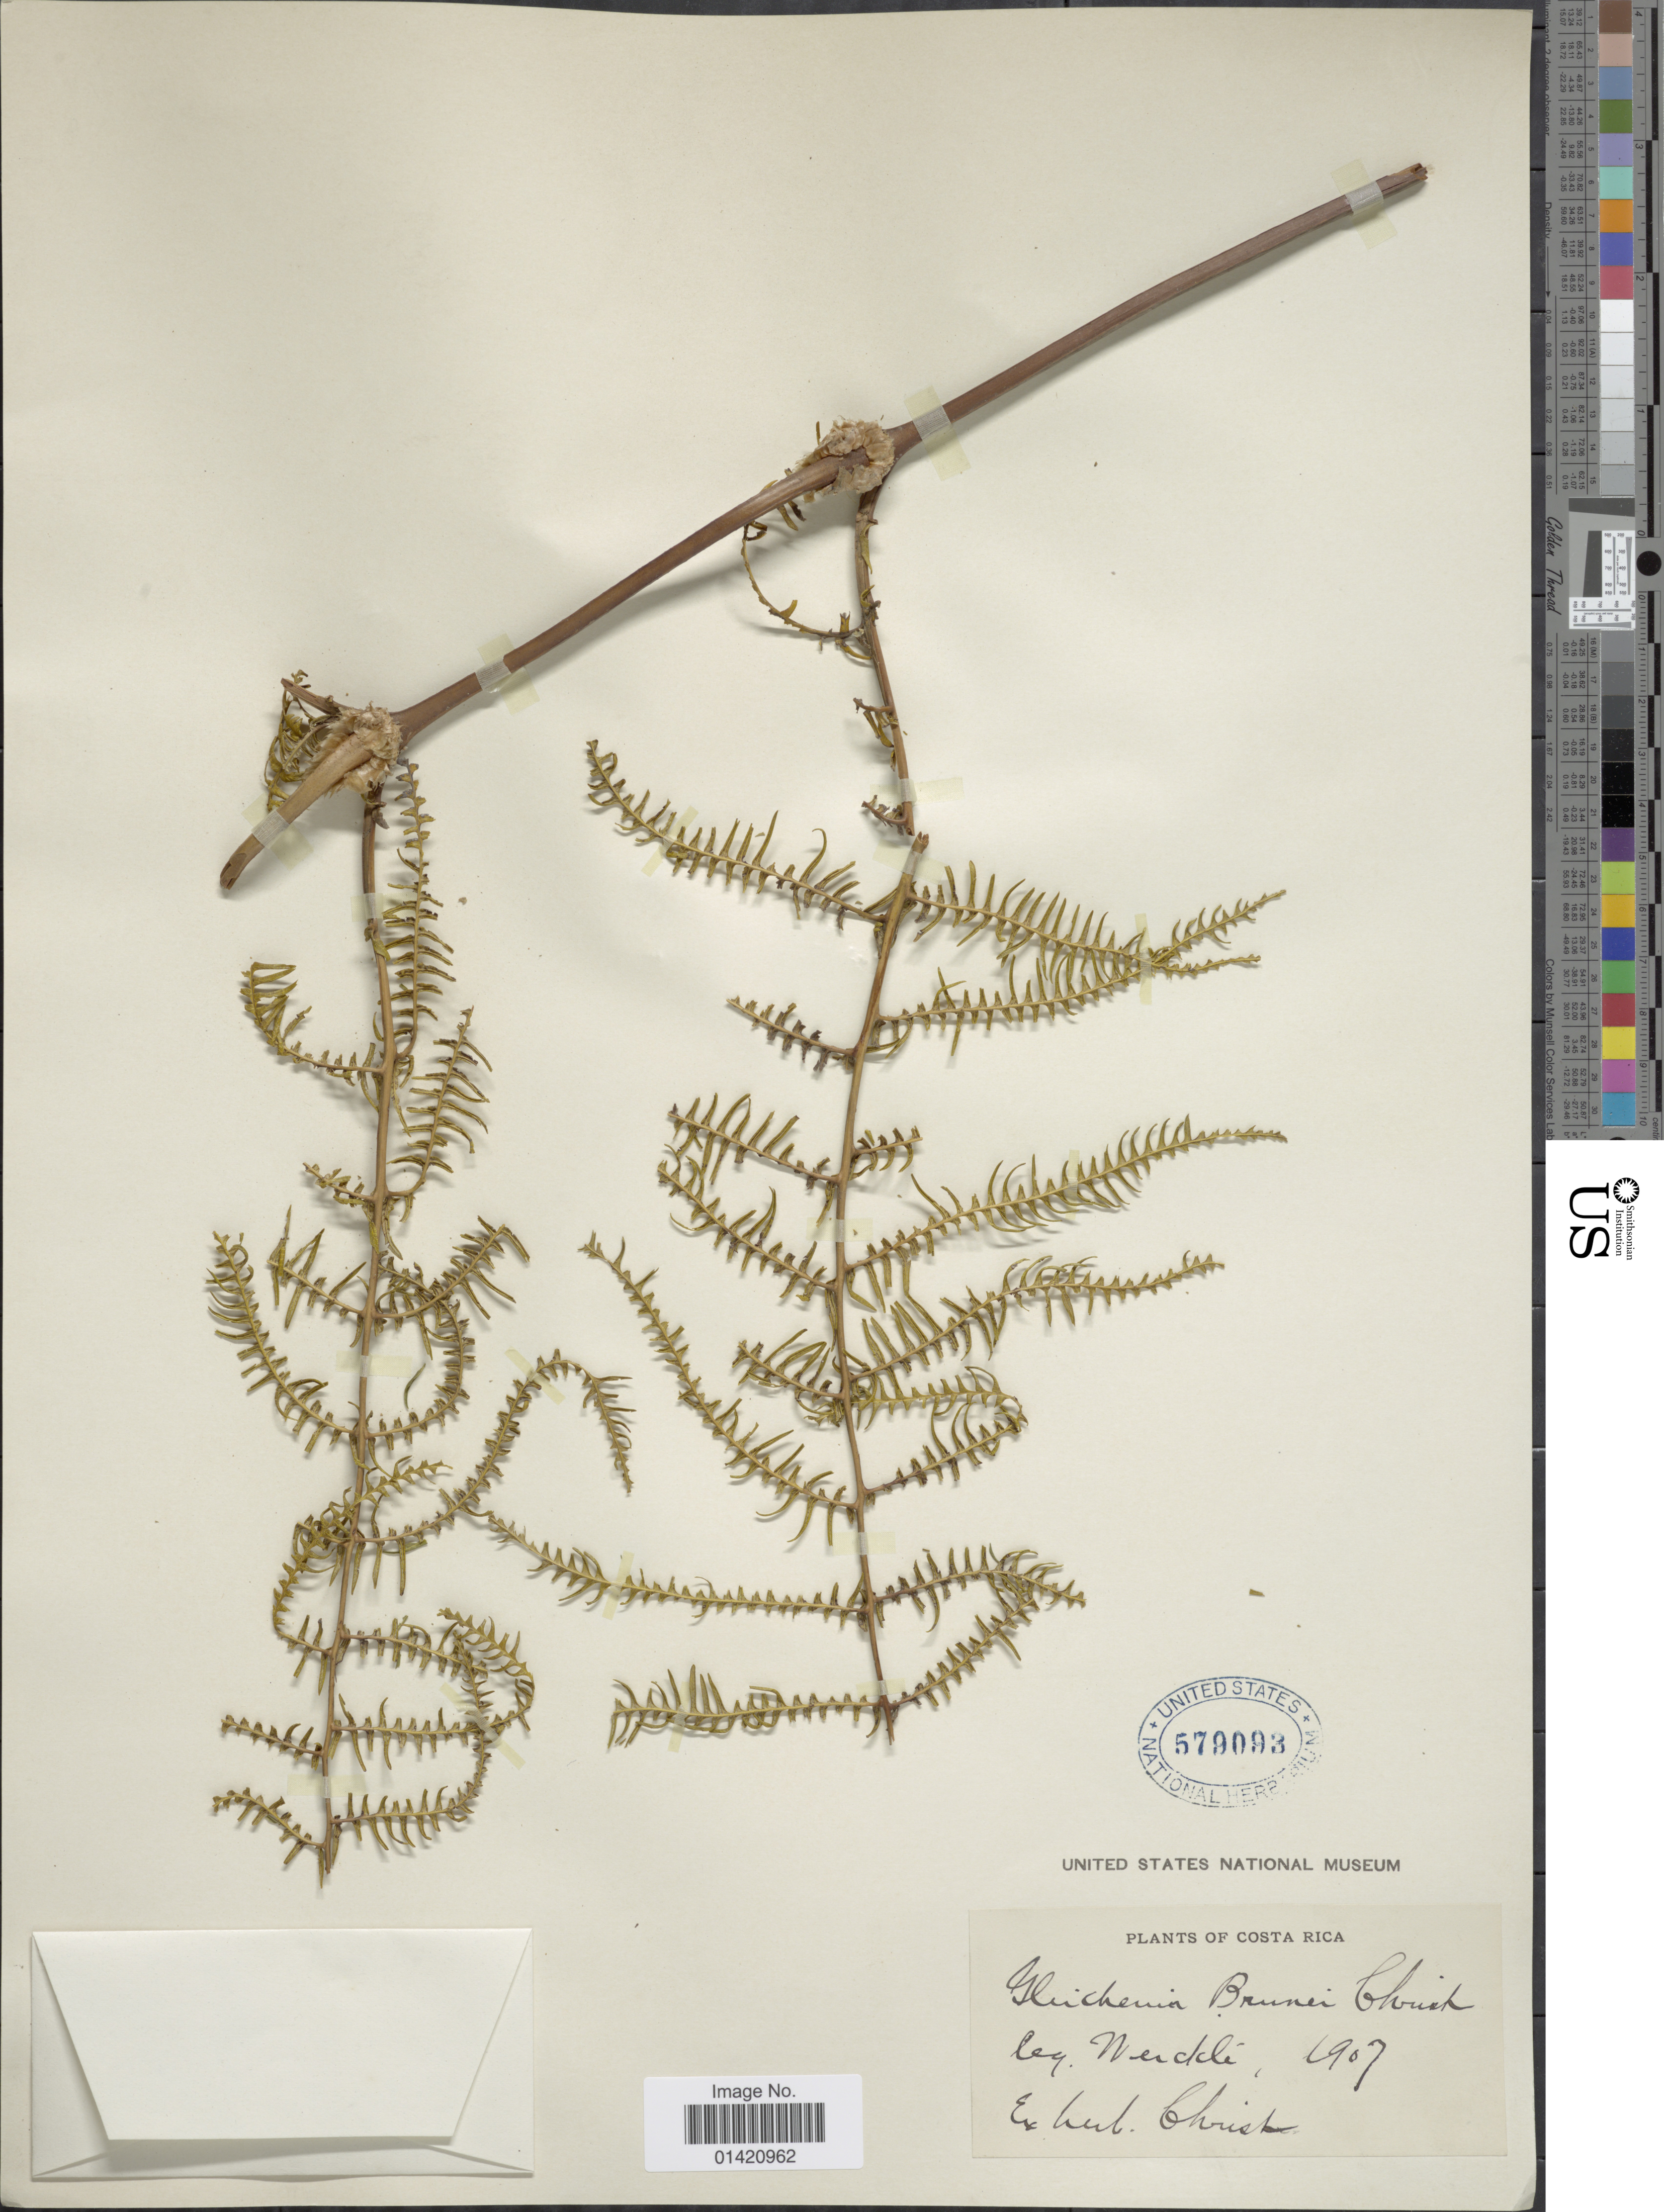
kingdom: Plantae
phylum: Tracheophyta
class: Polypodiopsida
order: Gleicheniales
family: Gleicheniaceae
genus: Diplopterygium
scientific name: Diplopterygium bancroftii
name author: (Hook.) A.R. Sm.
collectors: Wercklé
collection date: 1907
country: Costa Rica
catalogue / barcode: US 579093